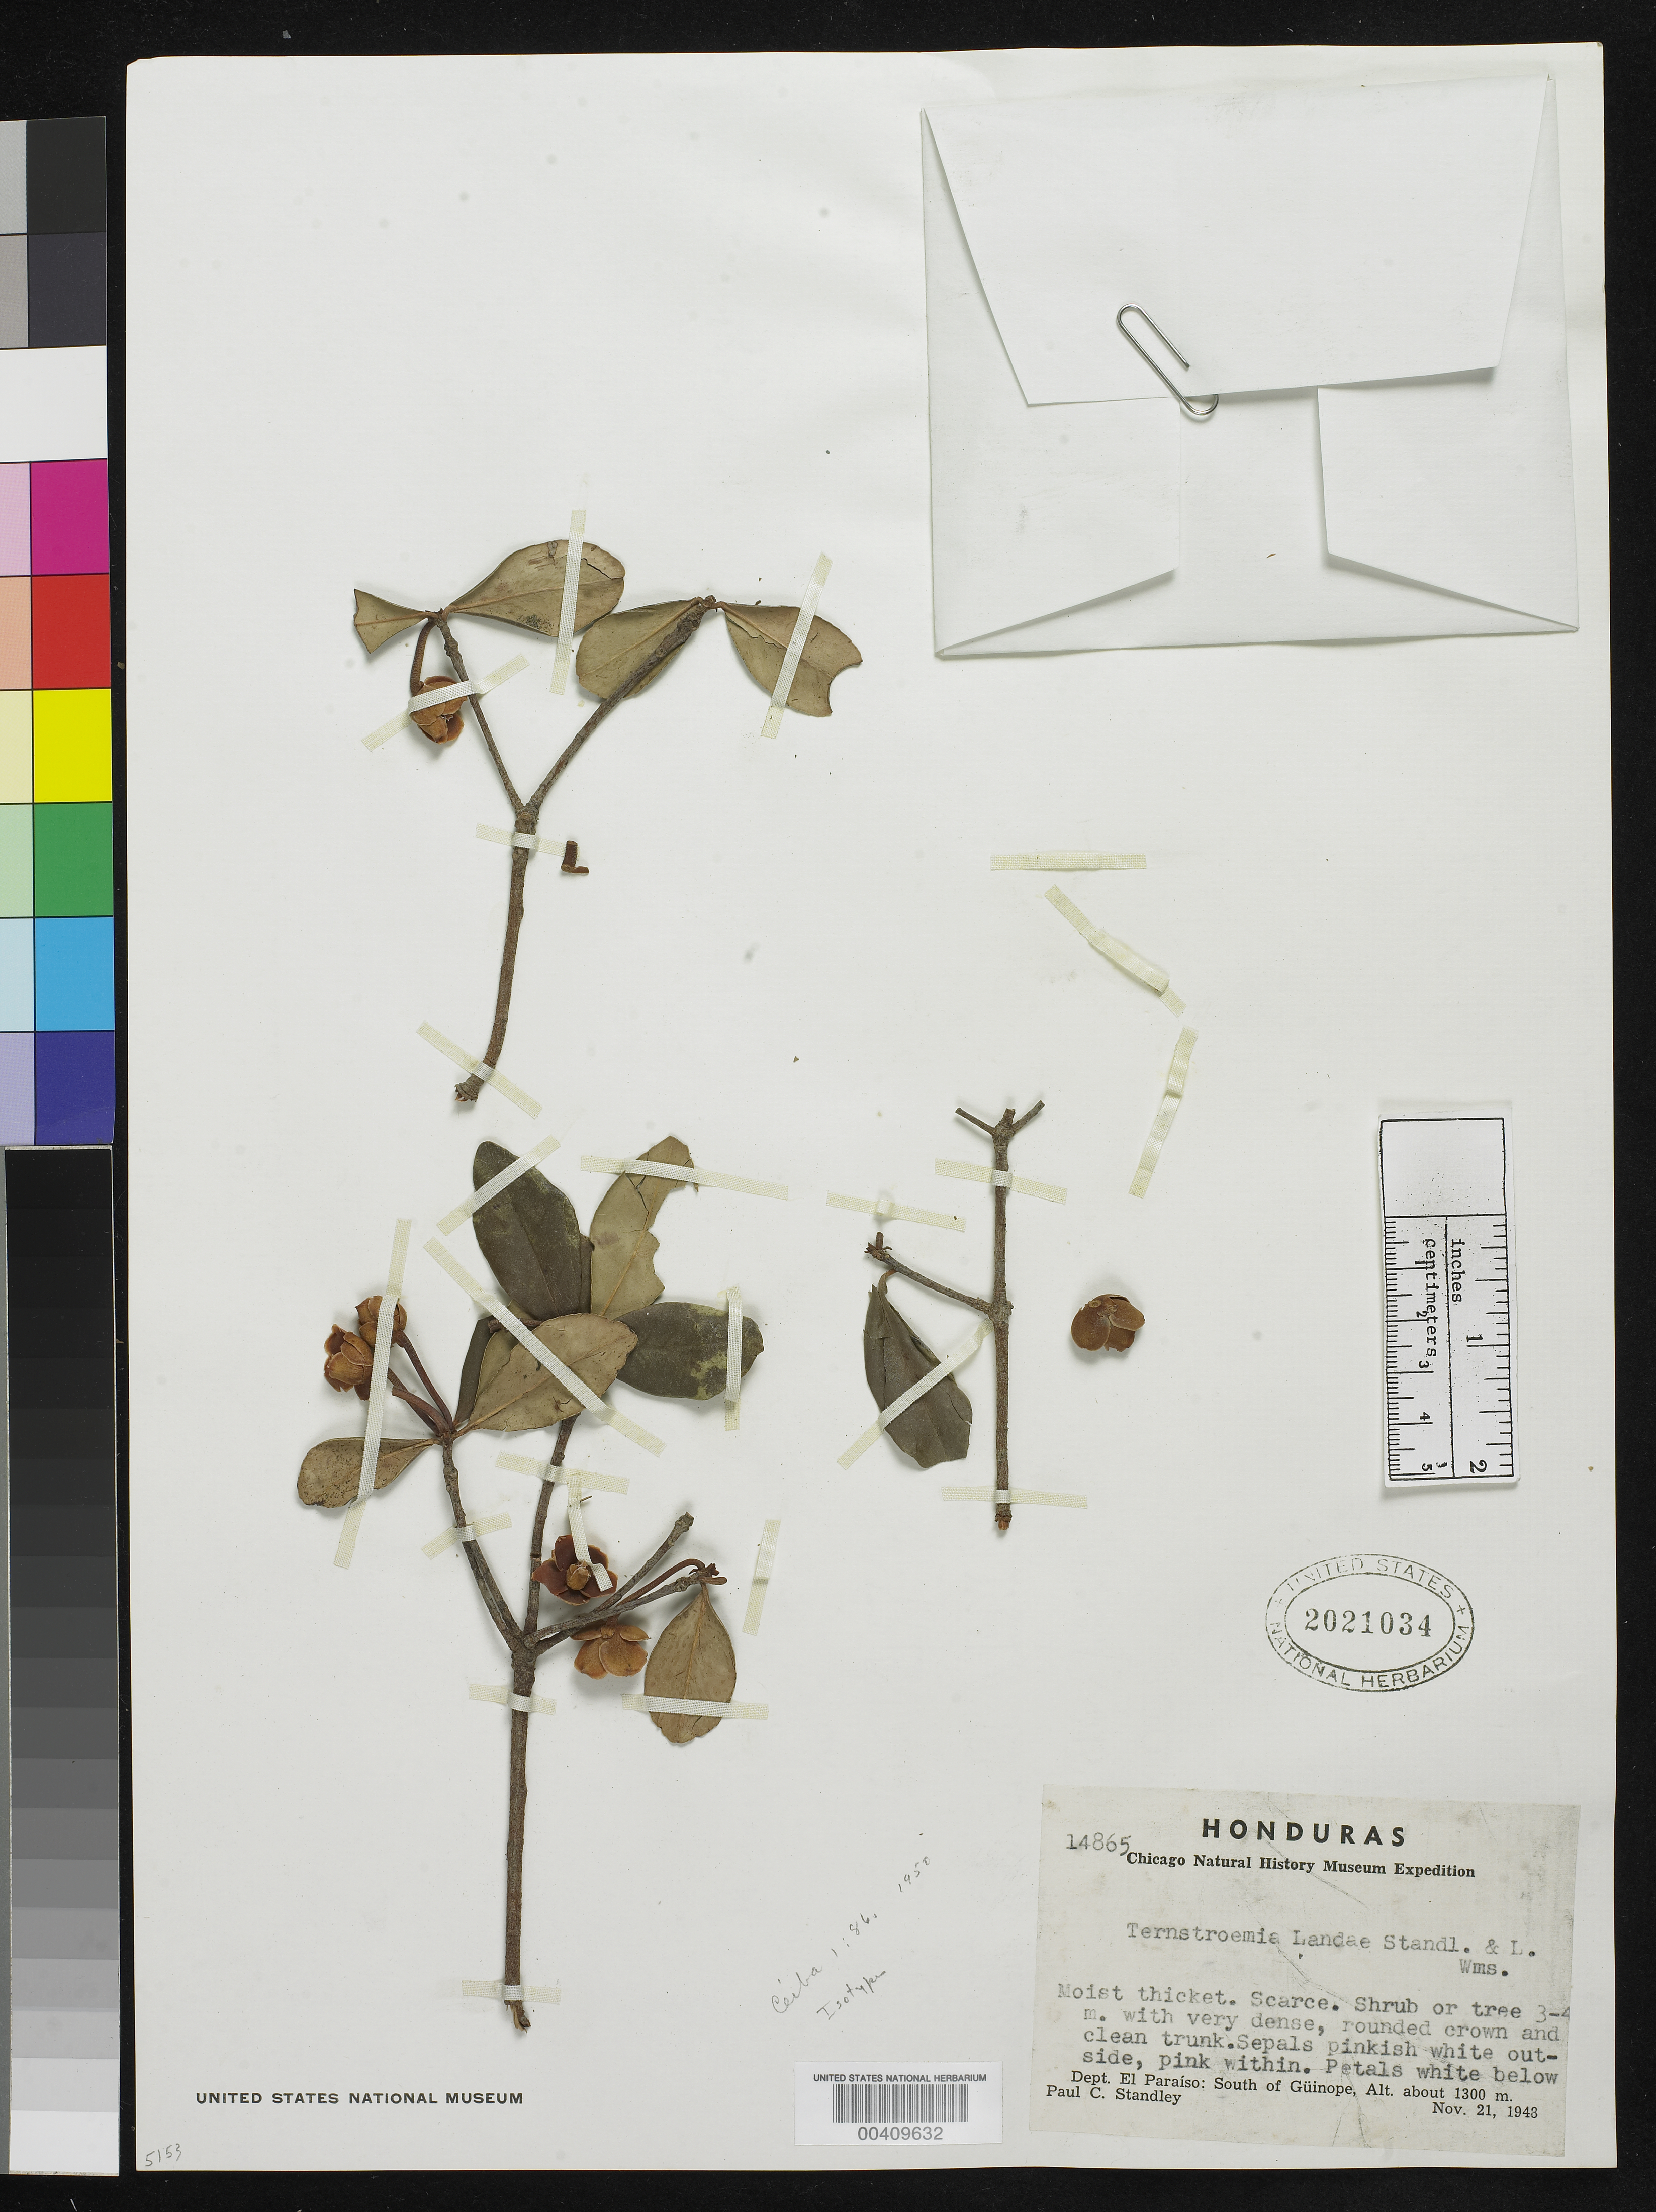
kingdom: Plantae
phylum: Tracheophyta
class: Magnoliopsida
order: Ericales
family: Pentaphylacaceae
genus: Ternstroemia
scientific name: Ternstroemia landae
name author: Standl. & L.O. Williams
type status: Isotype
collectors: P. C. Standley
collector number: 14865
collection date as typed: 21 Nov 1943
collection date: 1943-11-21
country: Honduras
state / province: El Paraíso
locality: S of Guinope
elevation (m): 1300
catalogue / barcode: US 2021034